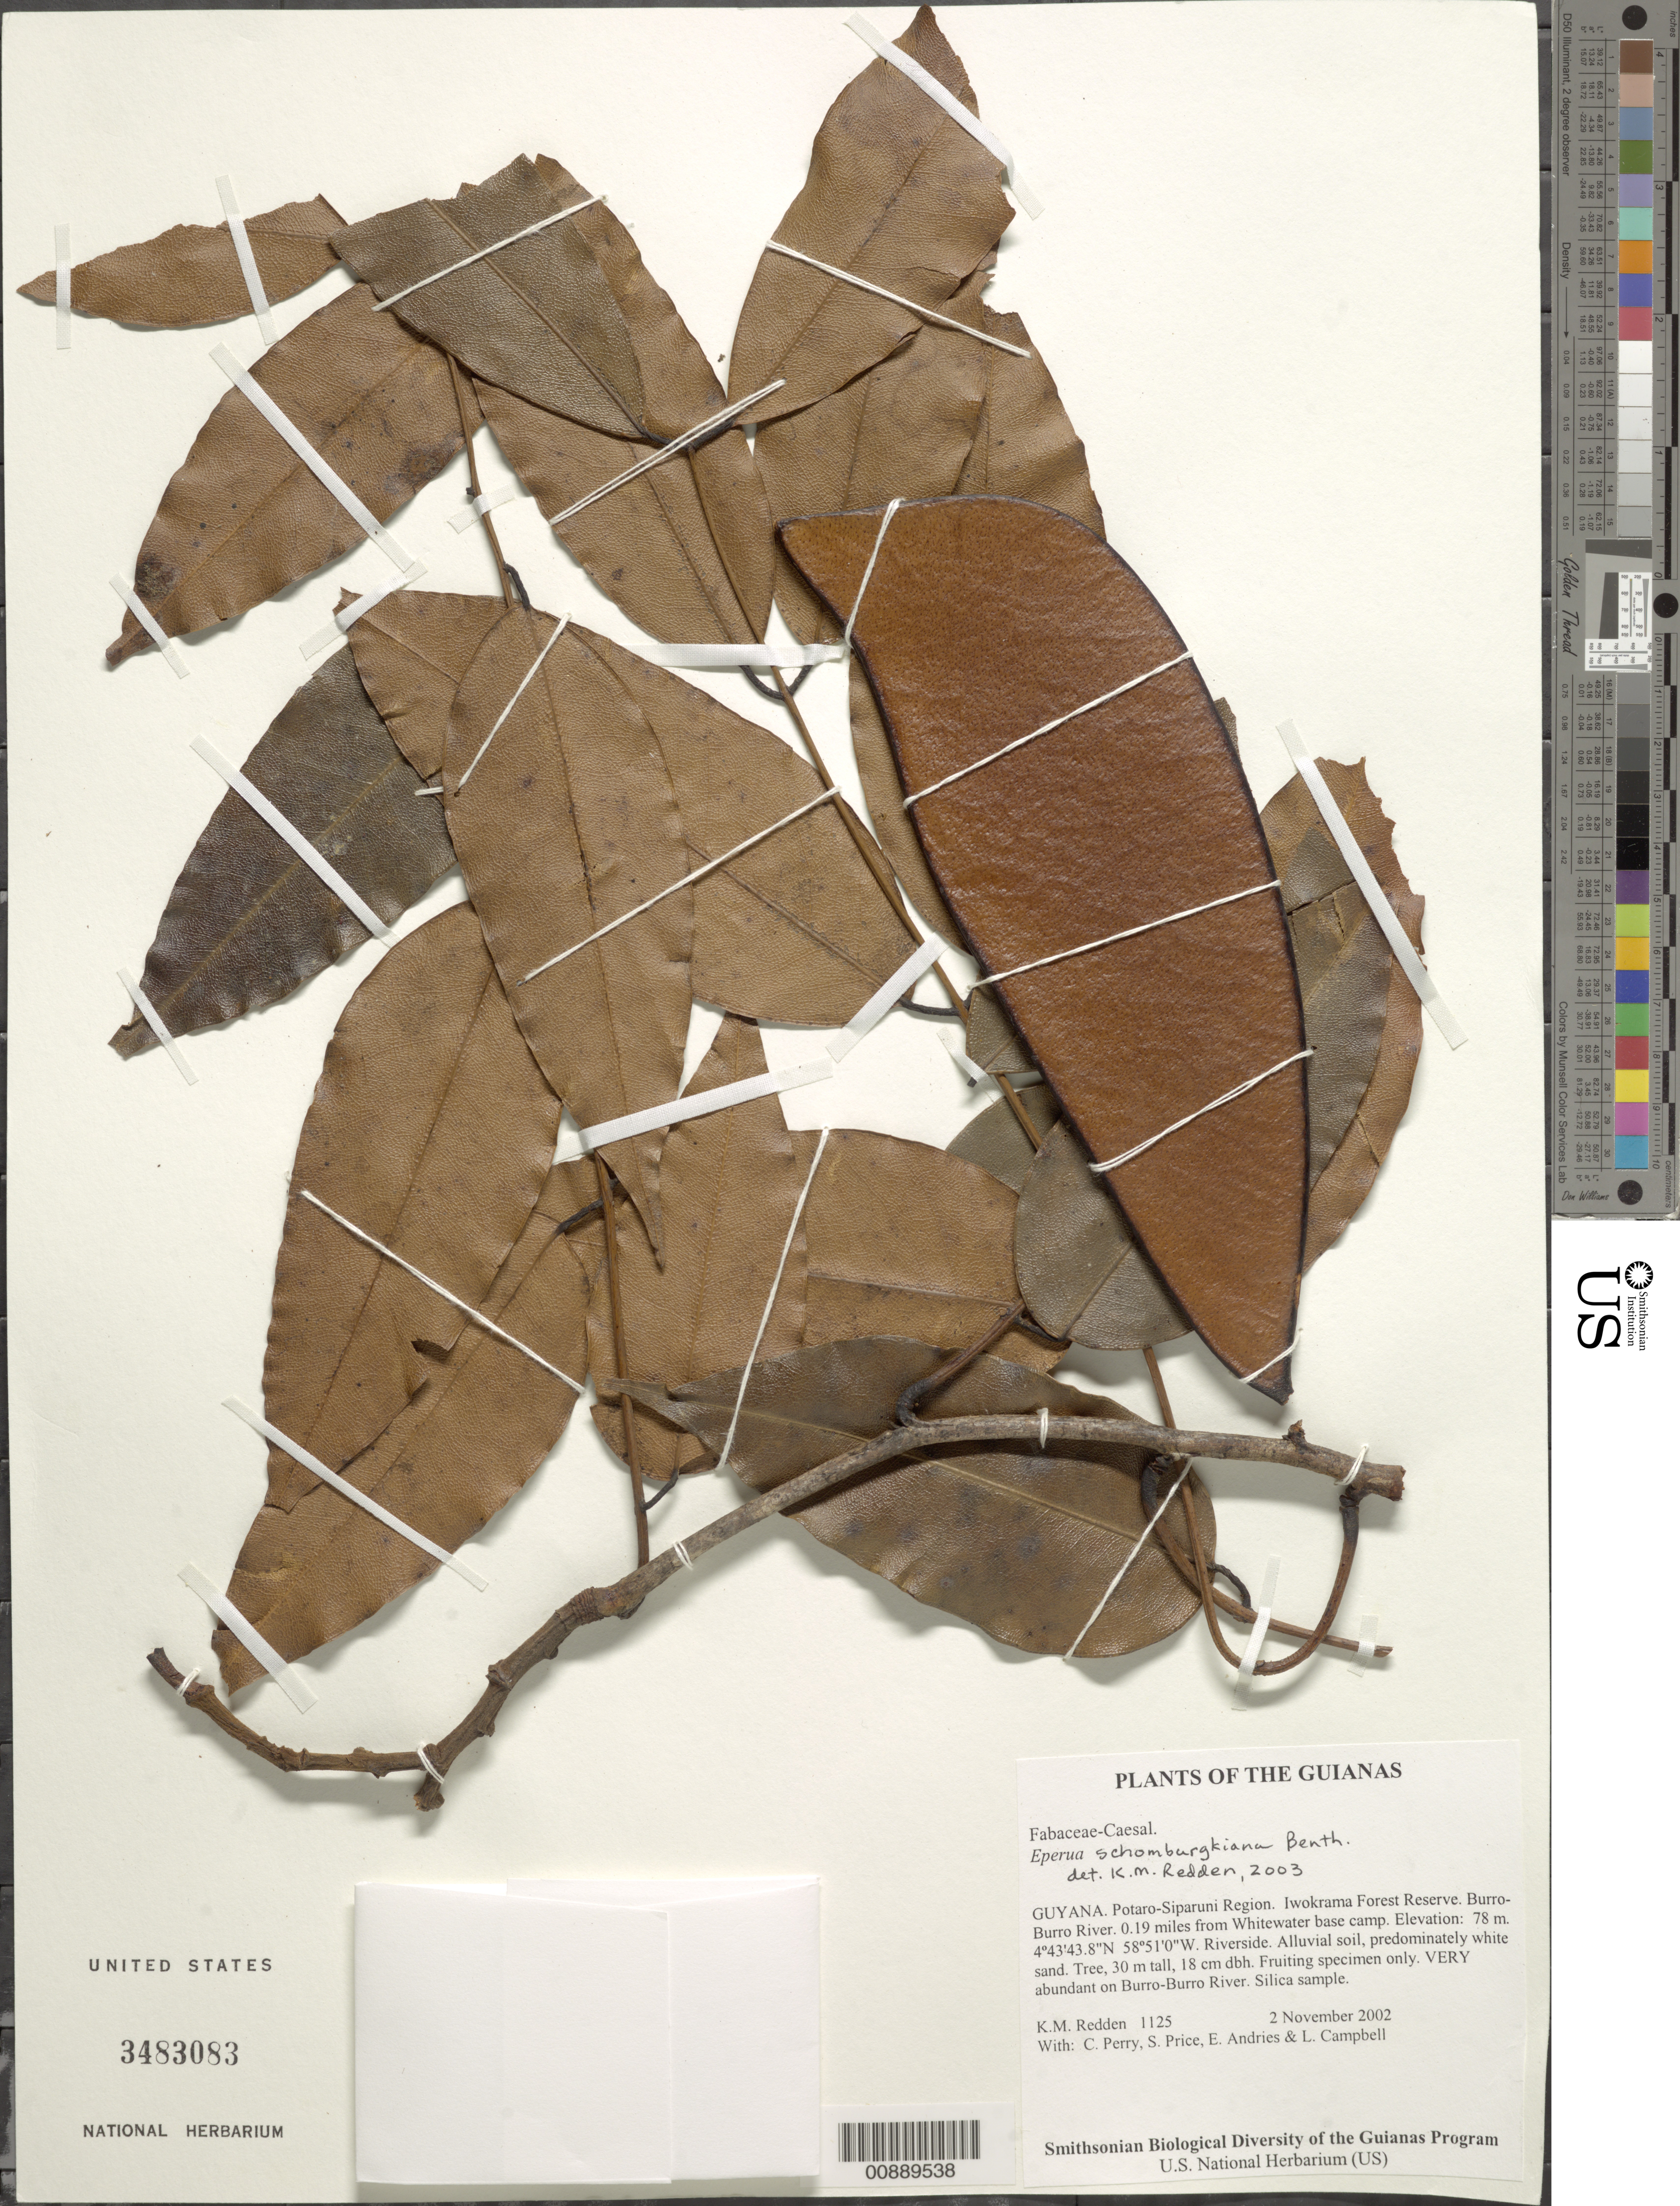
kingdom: Plantae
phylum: Tracheophyta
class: Magnoliopsida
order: Fabales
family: Fabaceae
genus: Eperua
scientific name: Eperua schomburgkiana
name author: Benth.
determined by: Redden, K. M.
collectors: K. M. Redden, C. Perry, S. Price, E. Andries & L. Campbell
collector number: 1125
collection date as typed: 2 November 2002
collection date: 2002-11-02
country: Guyana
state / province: Potaro-Siparuni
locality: Iwokrama Forest Reserve. Burro-Burro River. 0.19 miles from Whitewater base camp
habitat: Riverside. Alluvial soil, predominately white sand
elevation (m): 78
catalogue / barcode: US 3483083